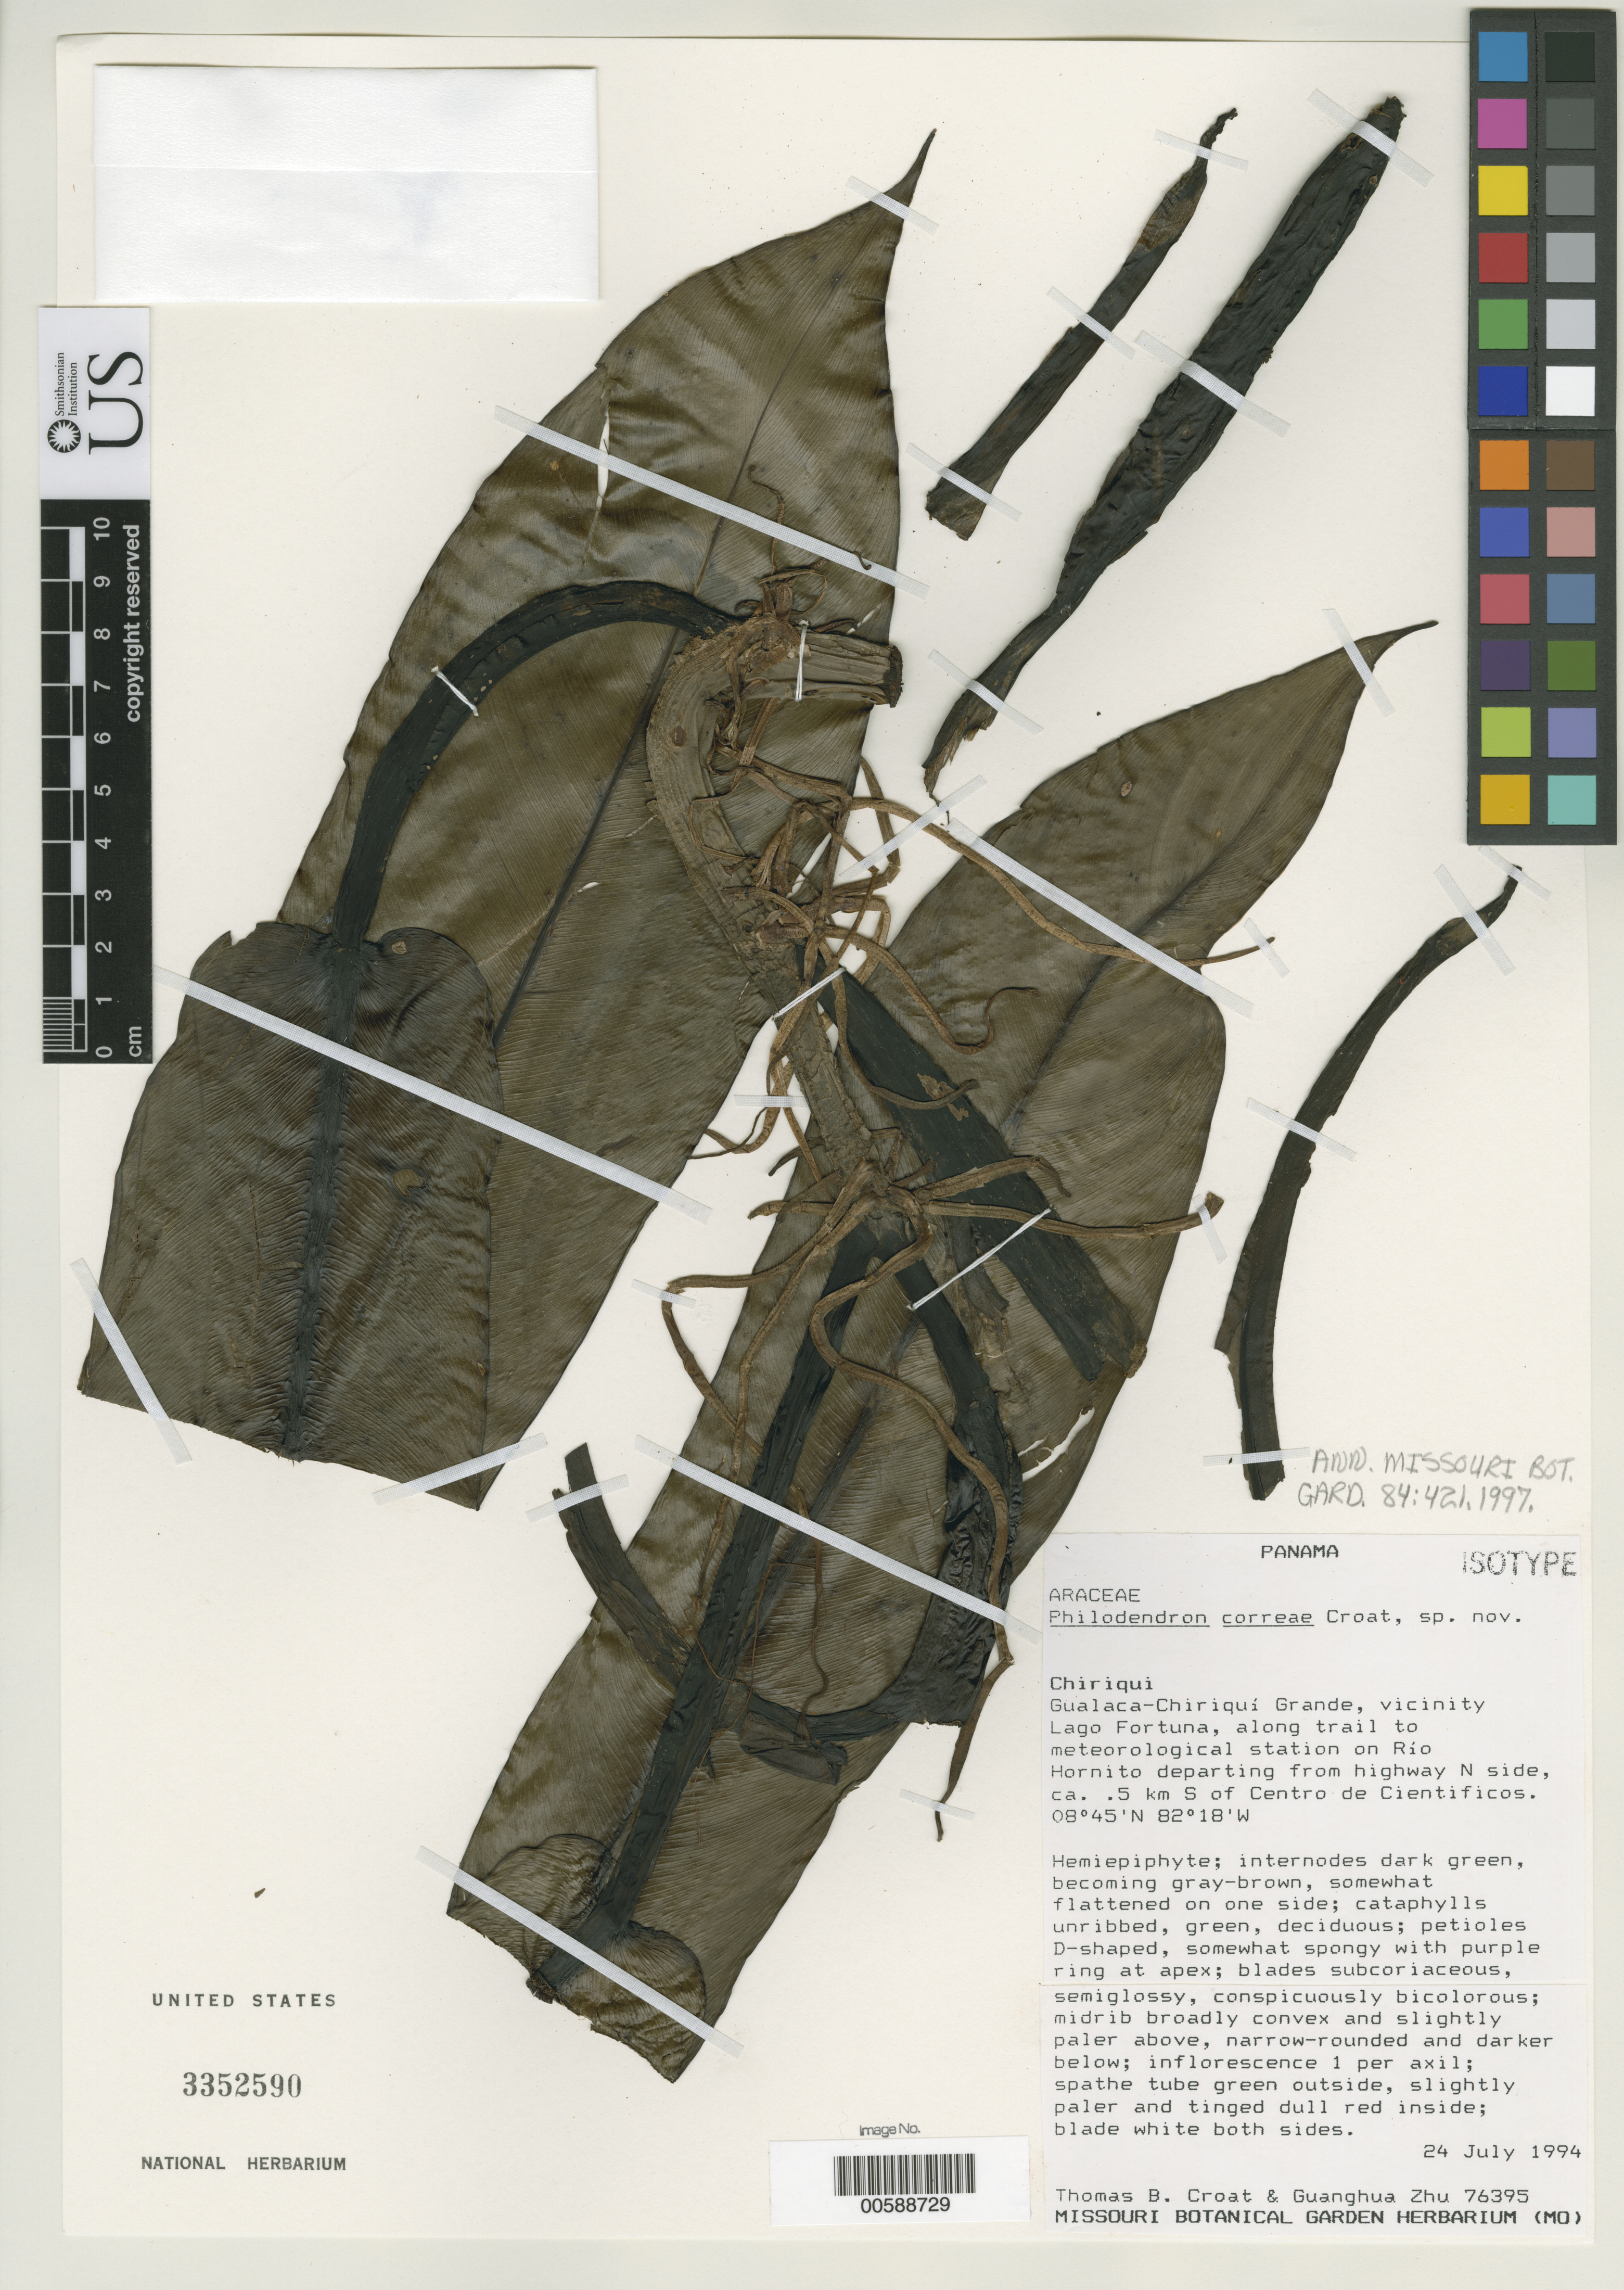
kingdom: Plantae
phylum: Tracheophyta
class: Liliopsida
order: Alismatales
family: Araceae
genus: Philodendron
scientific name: Philodendron correae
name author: Croat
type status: Isotype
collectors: T. B. Croat & G. H. Zhu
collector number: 76395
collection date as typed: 24 Jul 1994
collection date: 1994-07-24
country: Panama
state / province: Chiriquí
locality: Gualaca-Chiriqui Grande, vicinity of Lago Fortuna, Trail to Meteorological Station on Rio Hornito departing from highway N side.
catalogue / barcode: US 3352590